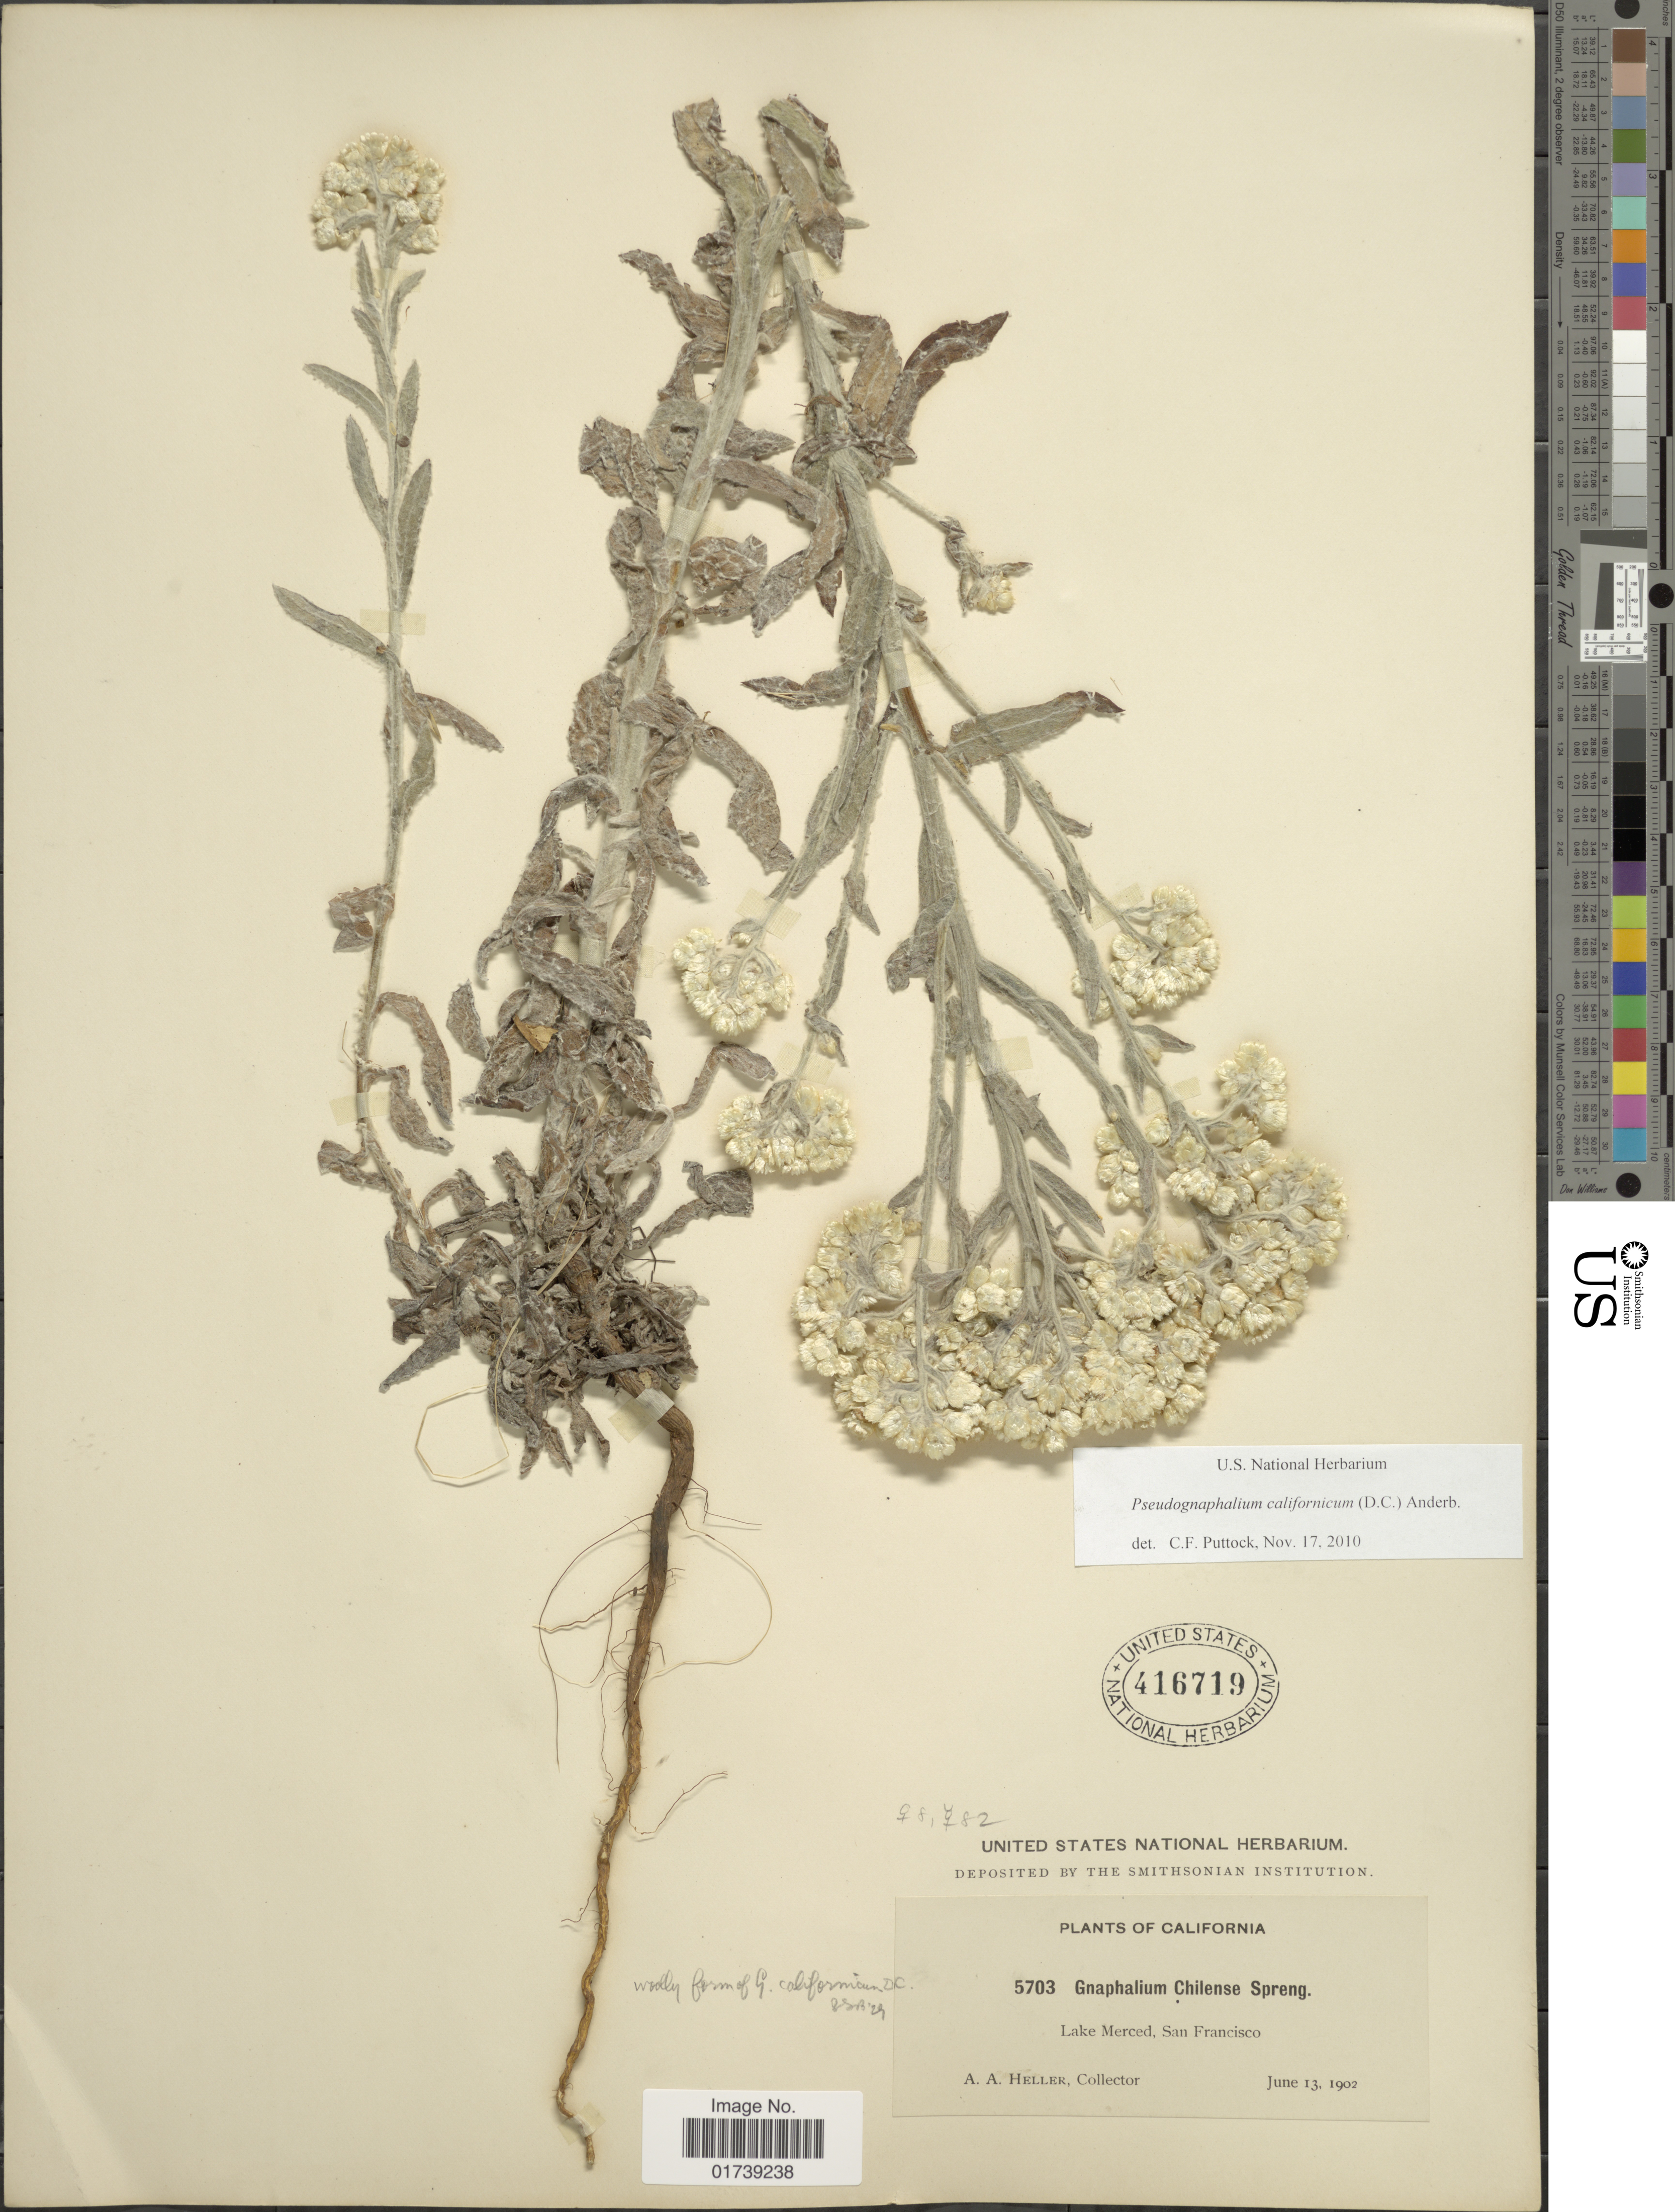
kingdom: Plantae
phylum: Tracheophyta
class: Magnoliopsida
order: Asterales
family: Asteraceae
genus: Pseudognaphalium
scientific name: Pseudognaphalium californicum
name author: (DC.) Anderb.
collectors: A. A. Heller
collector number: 5703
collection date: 1902-06-13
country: United States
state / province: California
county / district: San Francisco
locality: Lake Merced, San Francisco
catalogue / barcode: US 416719